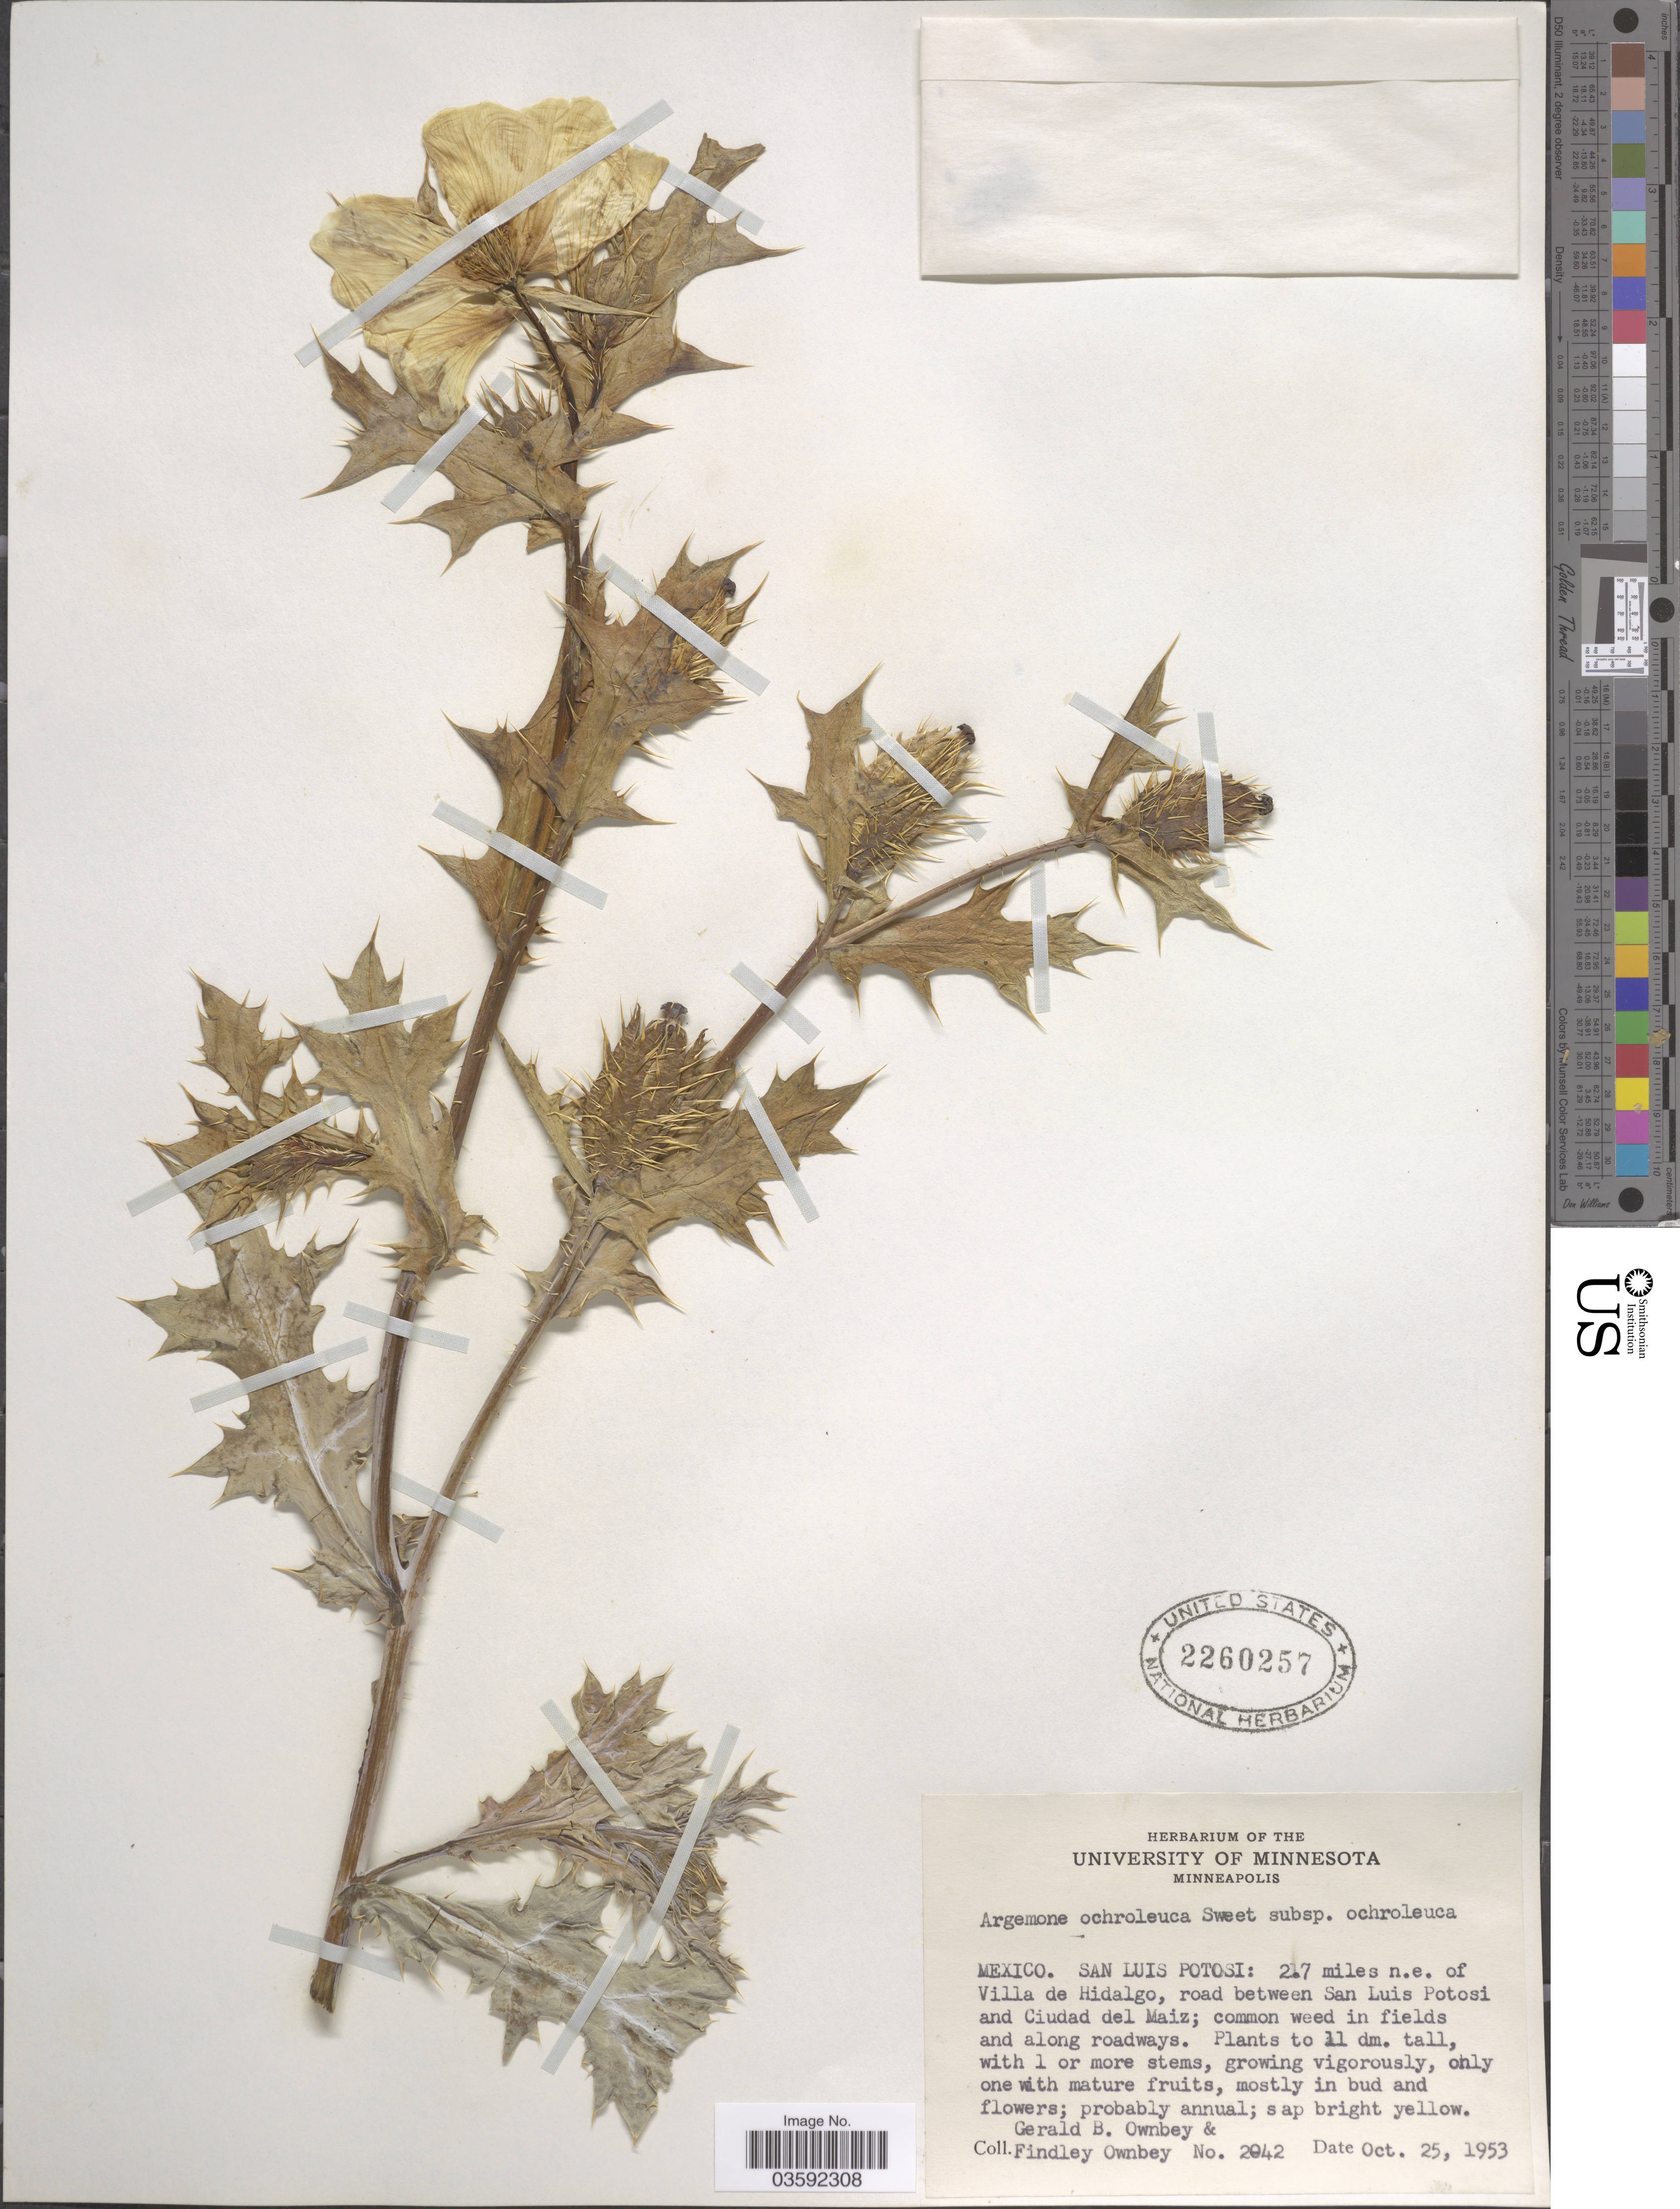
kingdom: Plantae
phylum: Tracheophyta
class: Magnoliopsida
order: Ranunculales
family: Papaveraceae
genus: Argemone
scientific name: Argemone ochroleuca subsp. ochroleuca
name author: Sweet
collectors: G. B. Ownbey & F. Ownbey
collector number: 2042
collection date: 1953-10-25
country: Mexico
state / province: San Luis Potosí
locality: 2.7 miles n.e. of Villa de Hidalgo, road between San Luis Potosi and Ciudad del Maiz.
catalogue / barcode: US 2260257